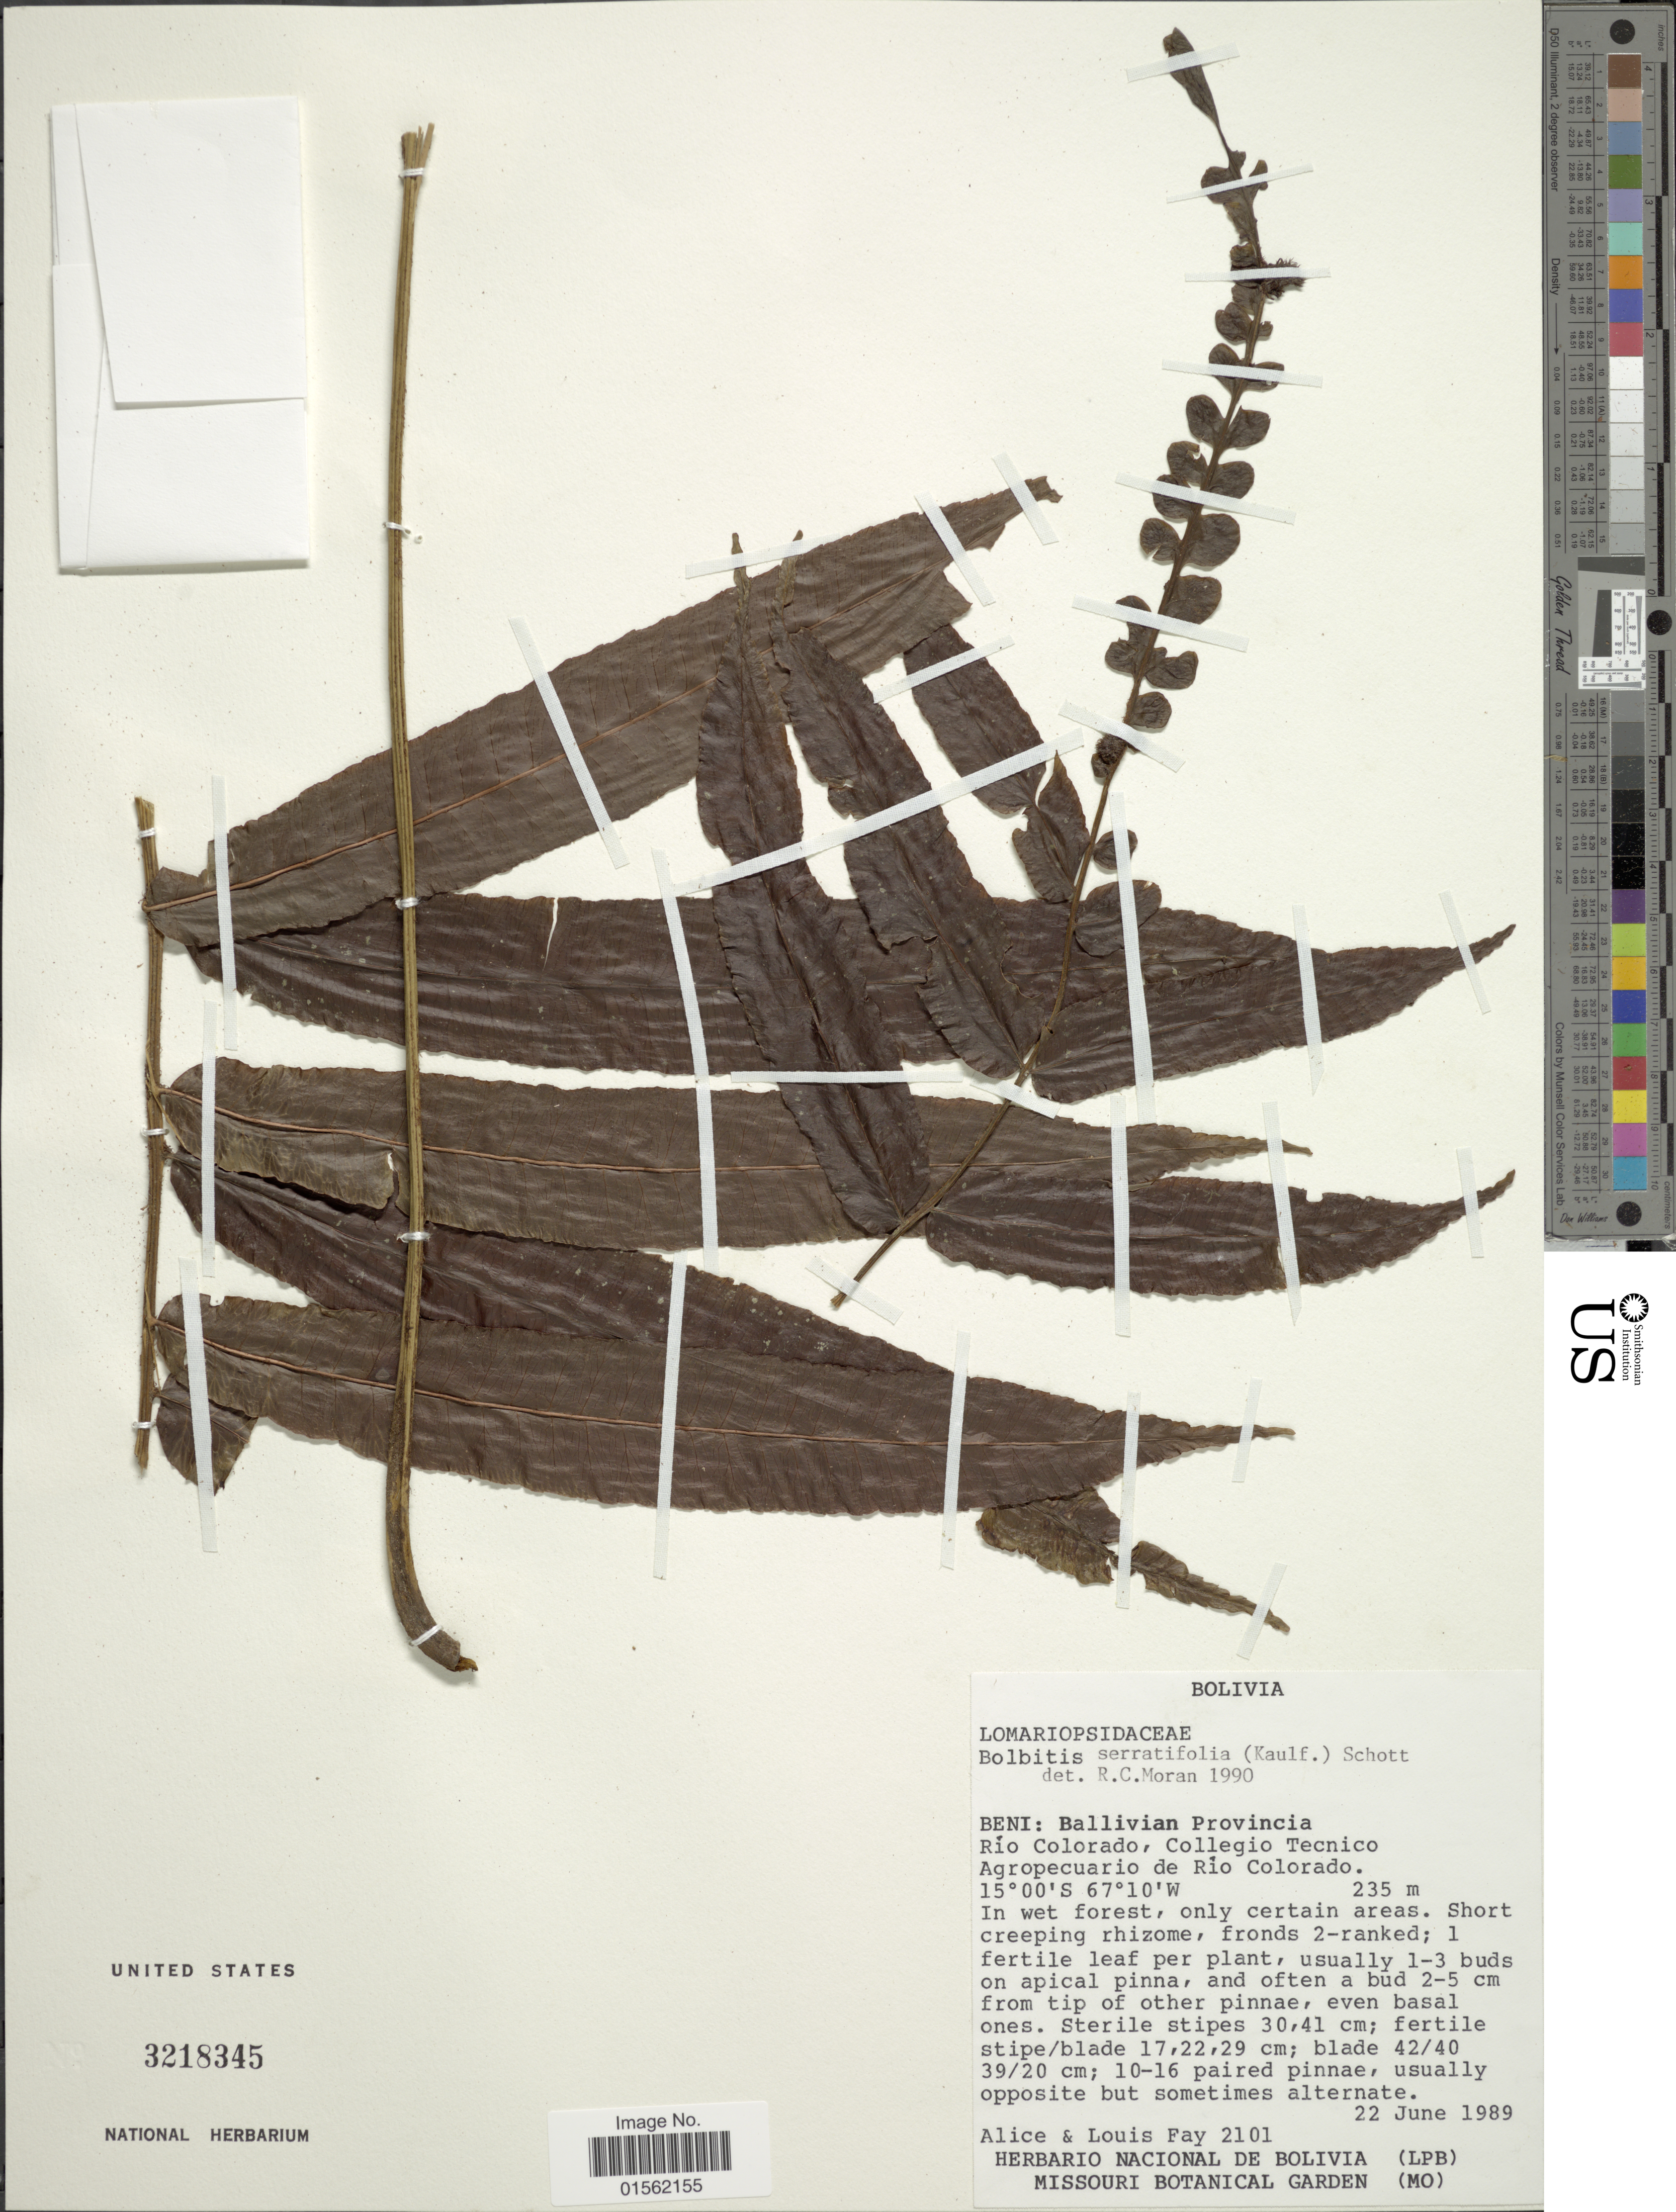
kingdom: Plantae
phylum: Tracheophyta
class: Polypodiopsida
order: Polypodiales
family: Dryopteridaceae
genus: Bolbitis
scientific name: Bolbitis serratifolia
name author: (Mert. ex Kaulf.) Schott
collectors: A. Fay & L. Fay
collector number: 2102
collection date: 1989-06-22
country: Bolivia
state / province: Beni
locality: Ballivian Provincia, Río Colorado, Collegio Tecnico, Agropecuario de Río Colorado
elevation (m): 235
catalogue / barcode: US 3218345